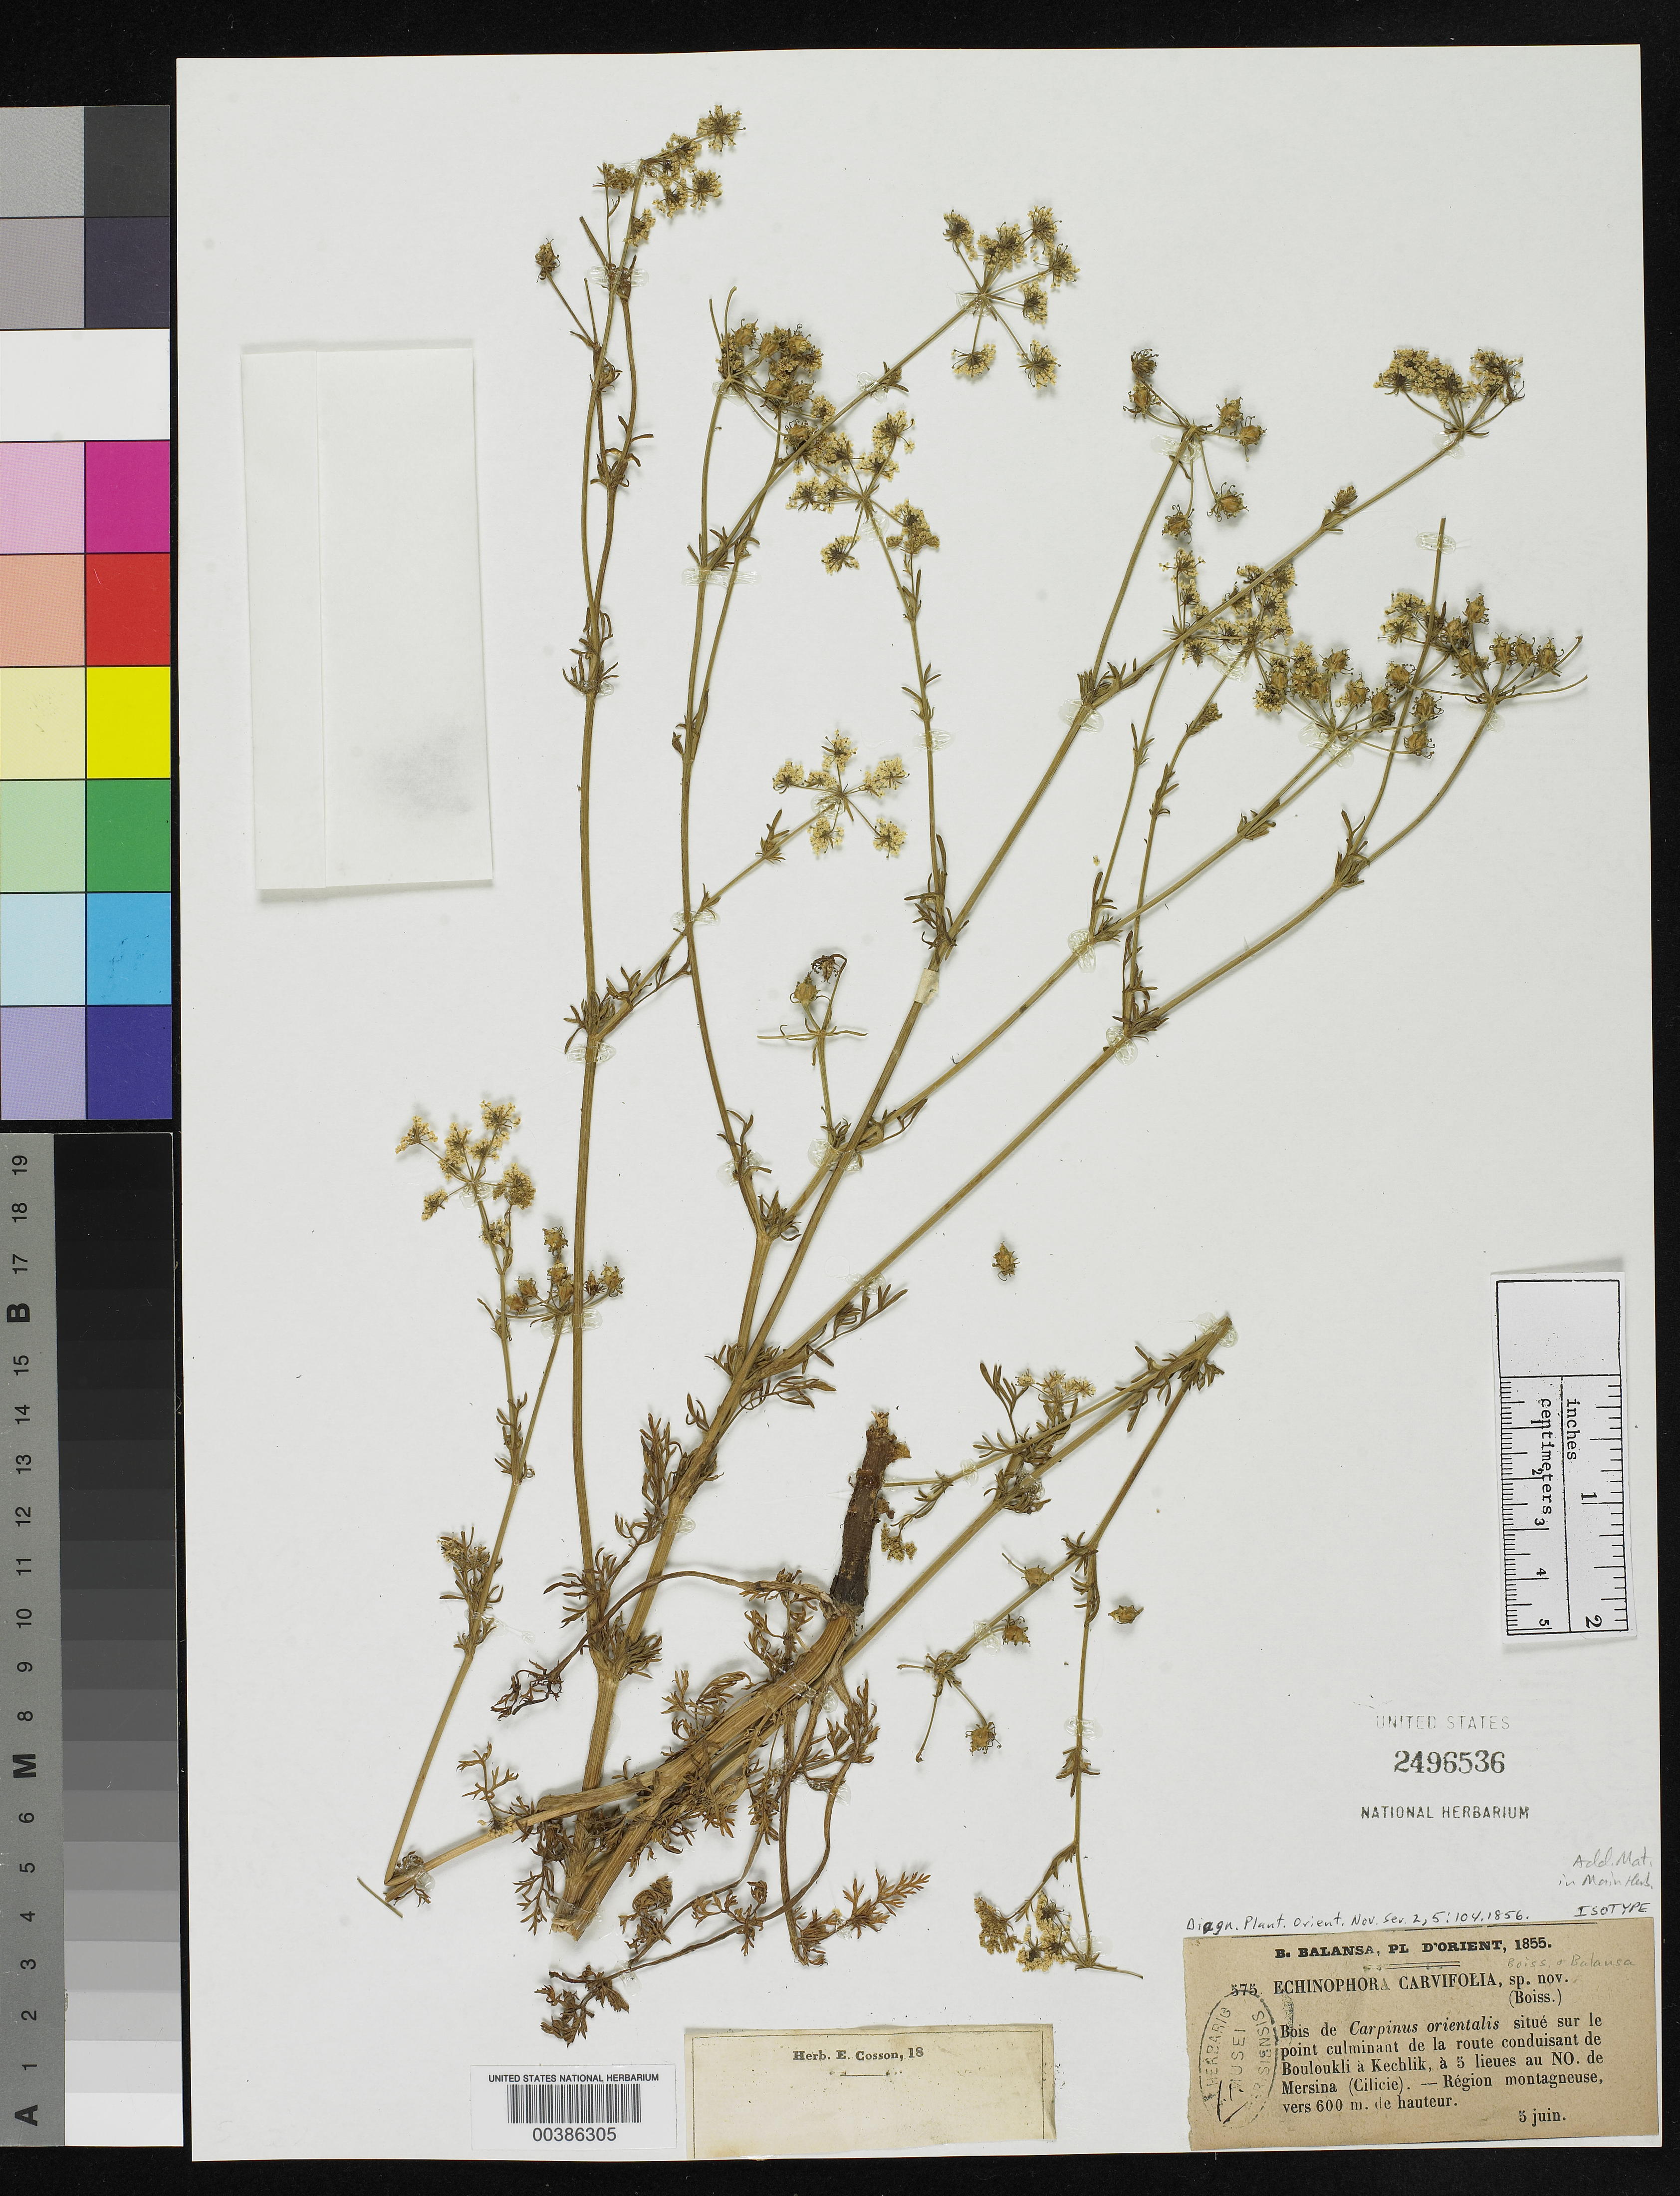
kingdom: Plantae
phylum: Tracheophyta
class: Magnoliopsida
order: Apiales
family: Apiaceae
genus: Echinophora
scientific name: Echinophora carvifolia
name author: Boiss. & Balansa in Boiss.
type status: Isotype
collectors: B. Balansa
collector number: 575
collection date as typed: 05 Jun 1855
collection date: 1855-06-05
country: Turkey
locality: Sur le Point culminant de la route conduisant de Bouloukli a Kechlik, a 5 lieues au no. de Mersina (cilicie).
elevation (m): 600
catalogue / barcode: US 2496536